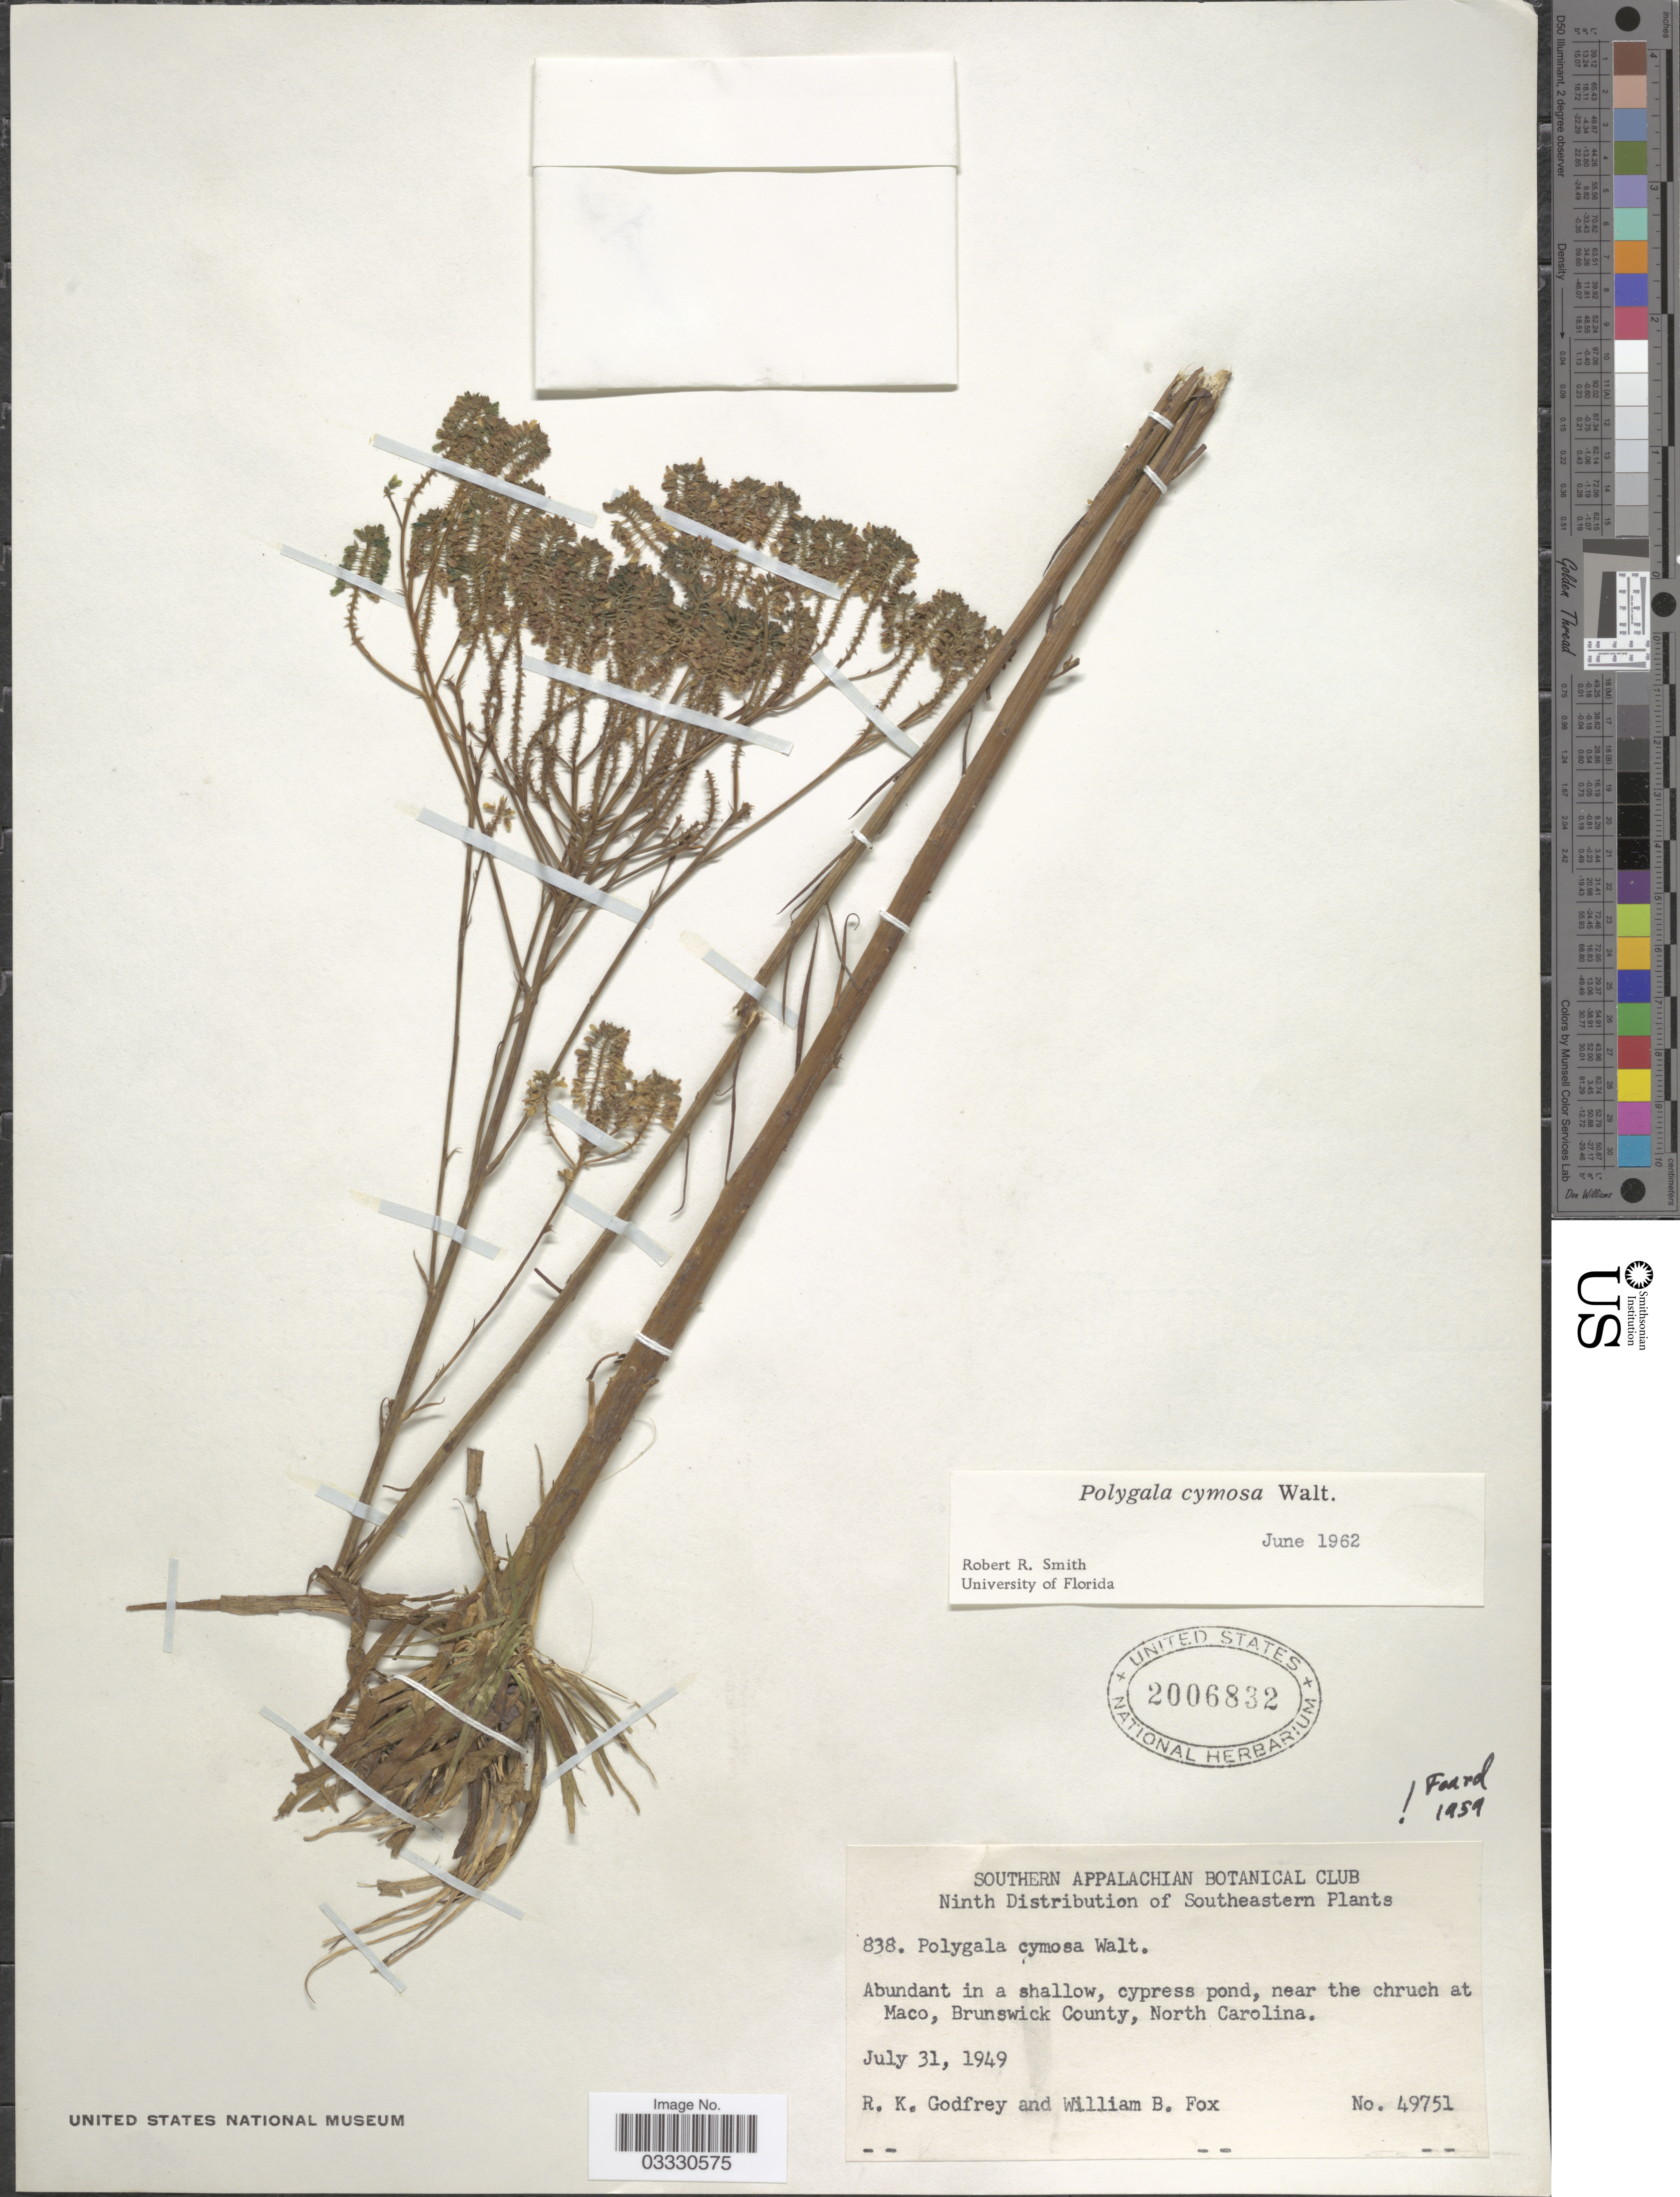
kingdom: Plantae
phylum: Tracheophyta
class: Magnoliopsida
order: Fabales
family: Polygalaceae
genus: Polygala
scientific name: Polygala cymosa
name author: Walter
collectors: R. K. Godfrey & W. B. Fox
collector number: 49751/838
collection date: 1949-07-31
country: United States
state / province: North Carolina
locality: Near the church at Maco, Brunswick County.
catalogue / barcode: US 2006832